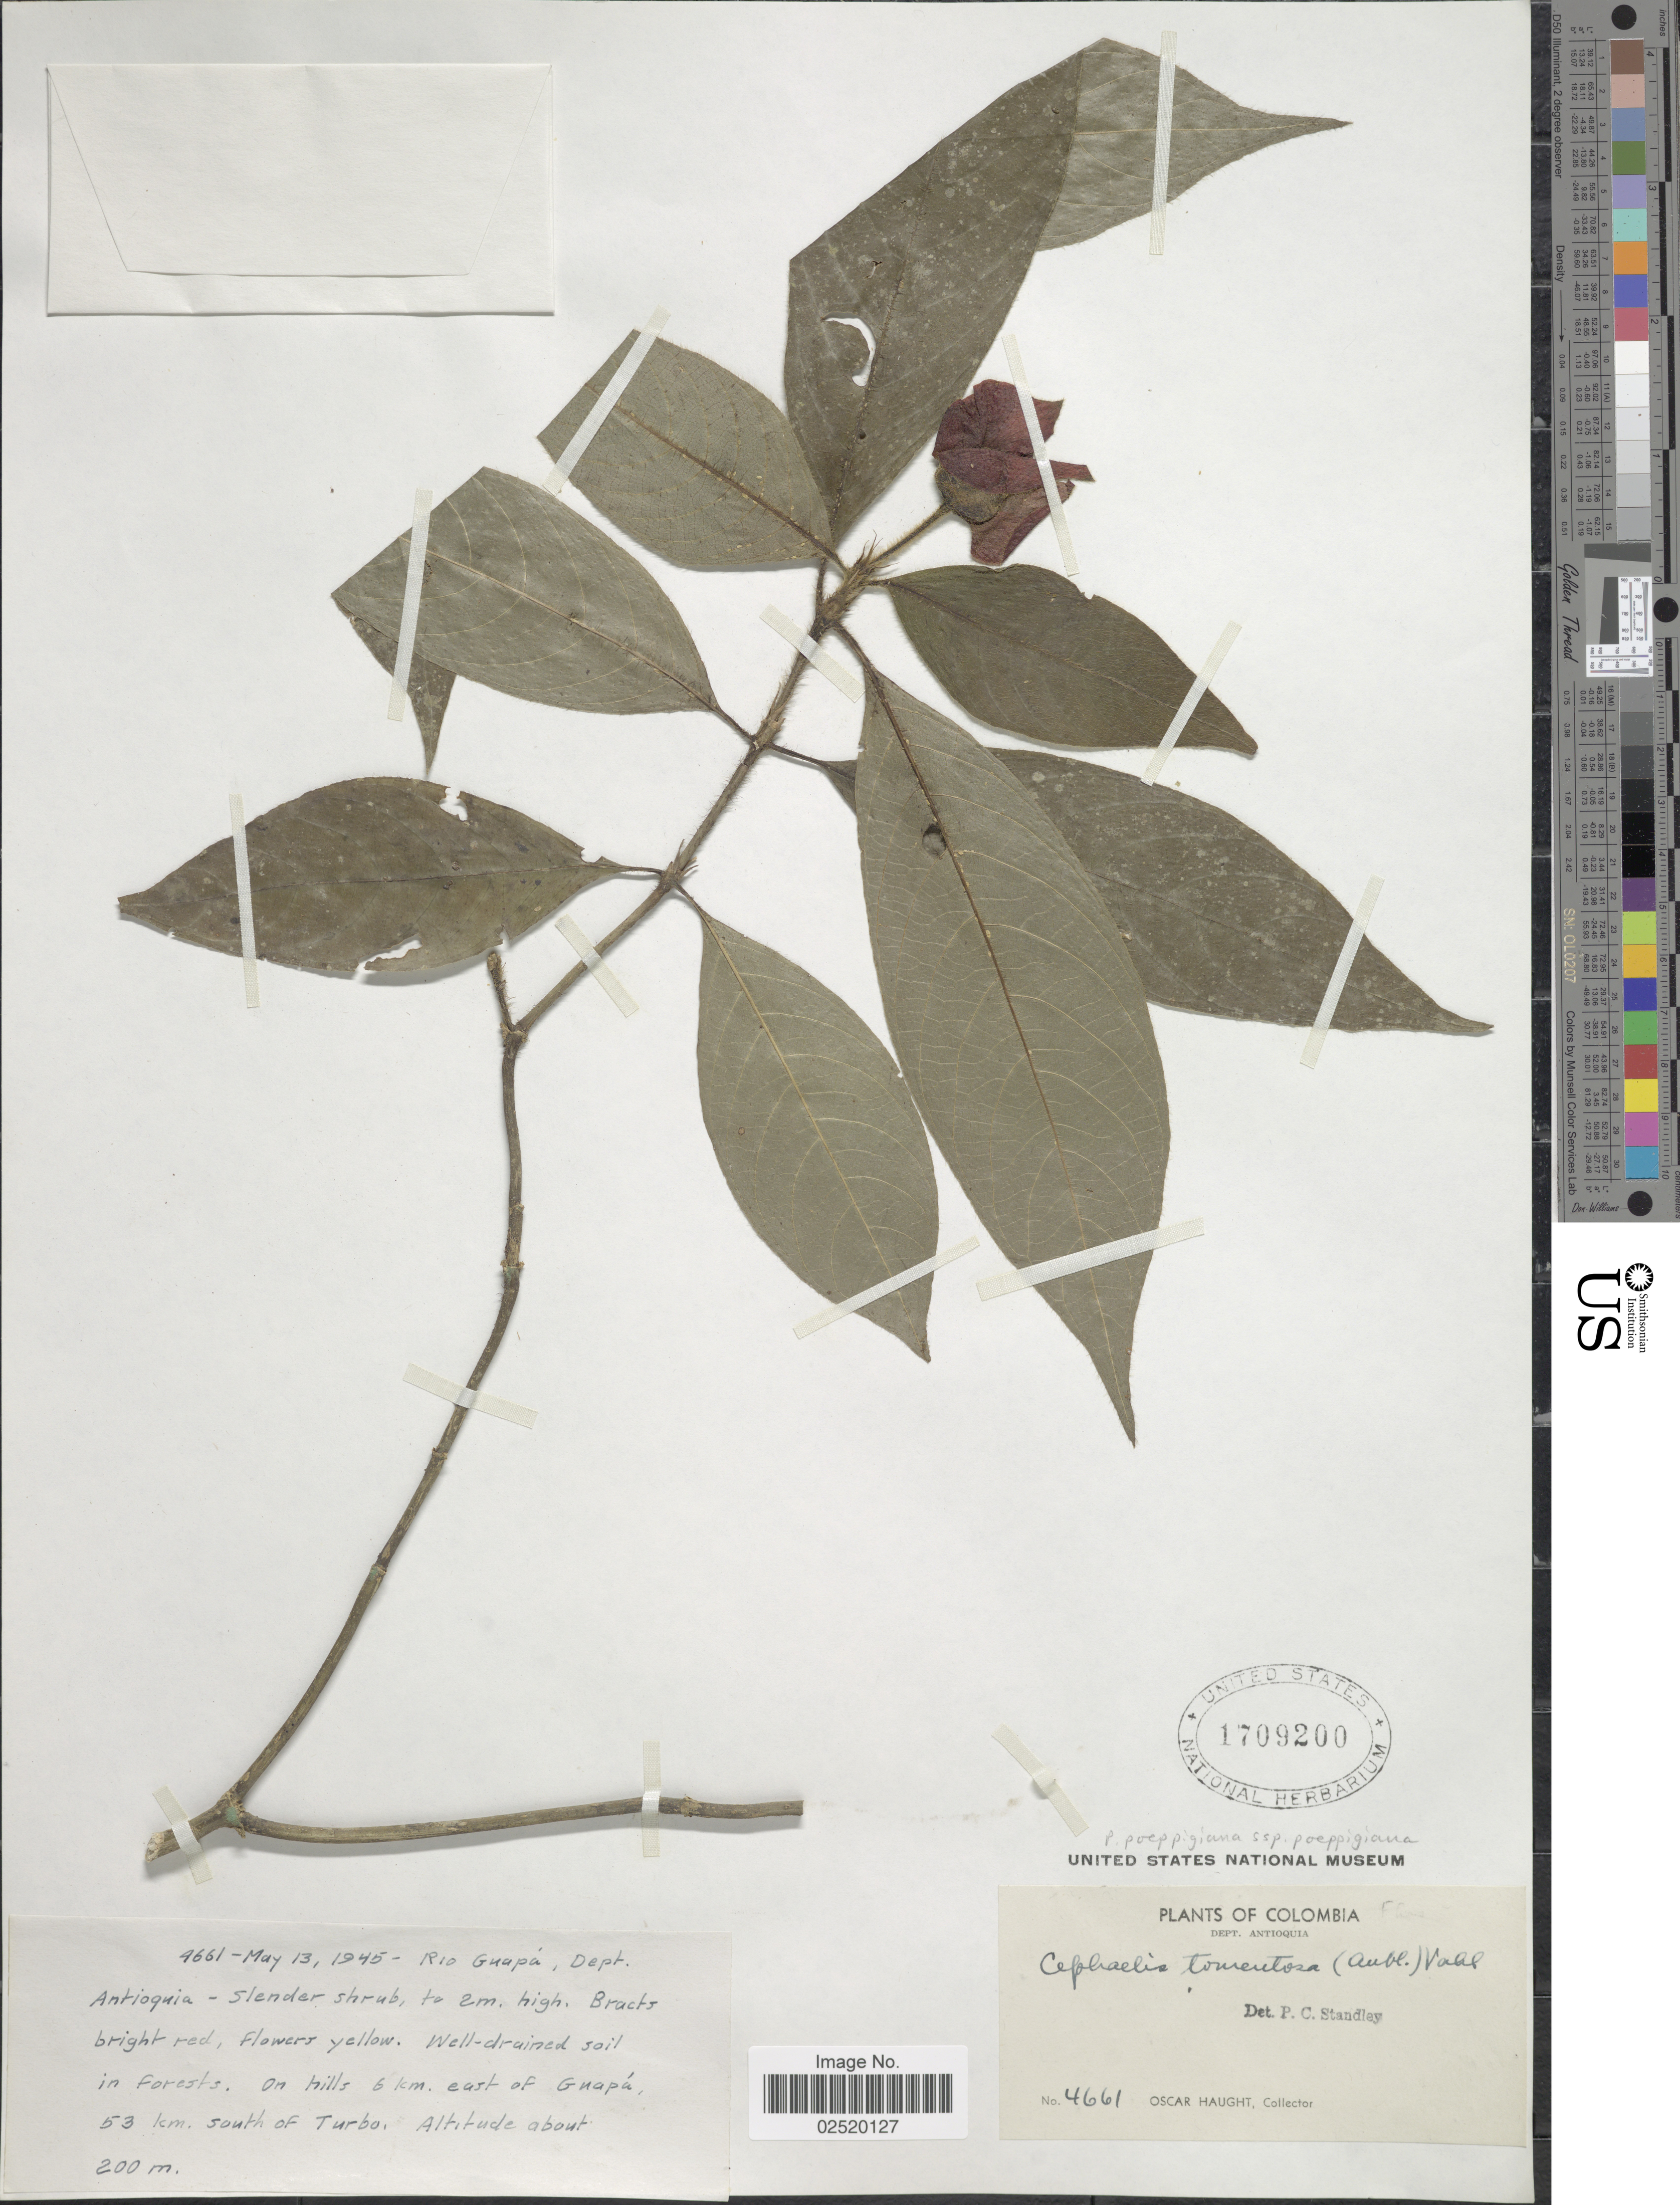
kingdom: Plantae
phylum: Tracheophyta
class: Magnoliopsida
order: Gentianales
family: Rubiaceae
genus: Psychotria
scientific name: Psychotria poeppigiana subsp. poeppigiana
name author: Müll. Arg.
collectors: O. L. Haught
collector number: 4661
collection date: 1945-05-13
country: Colombia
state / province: Antioquia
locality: Dept. Antioquia, Rio Guapa, On hills 6 km. east of Guapa, 53 km. south of Turbo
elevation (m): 200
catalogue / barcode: US 1709200